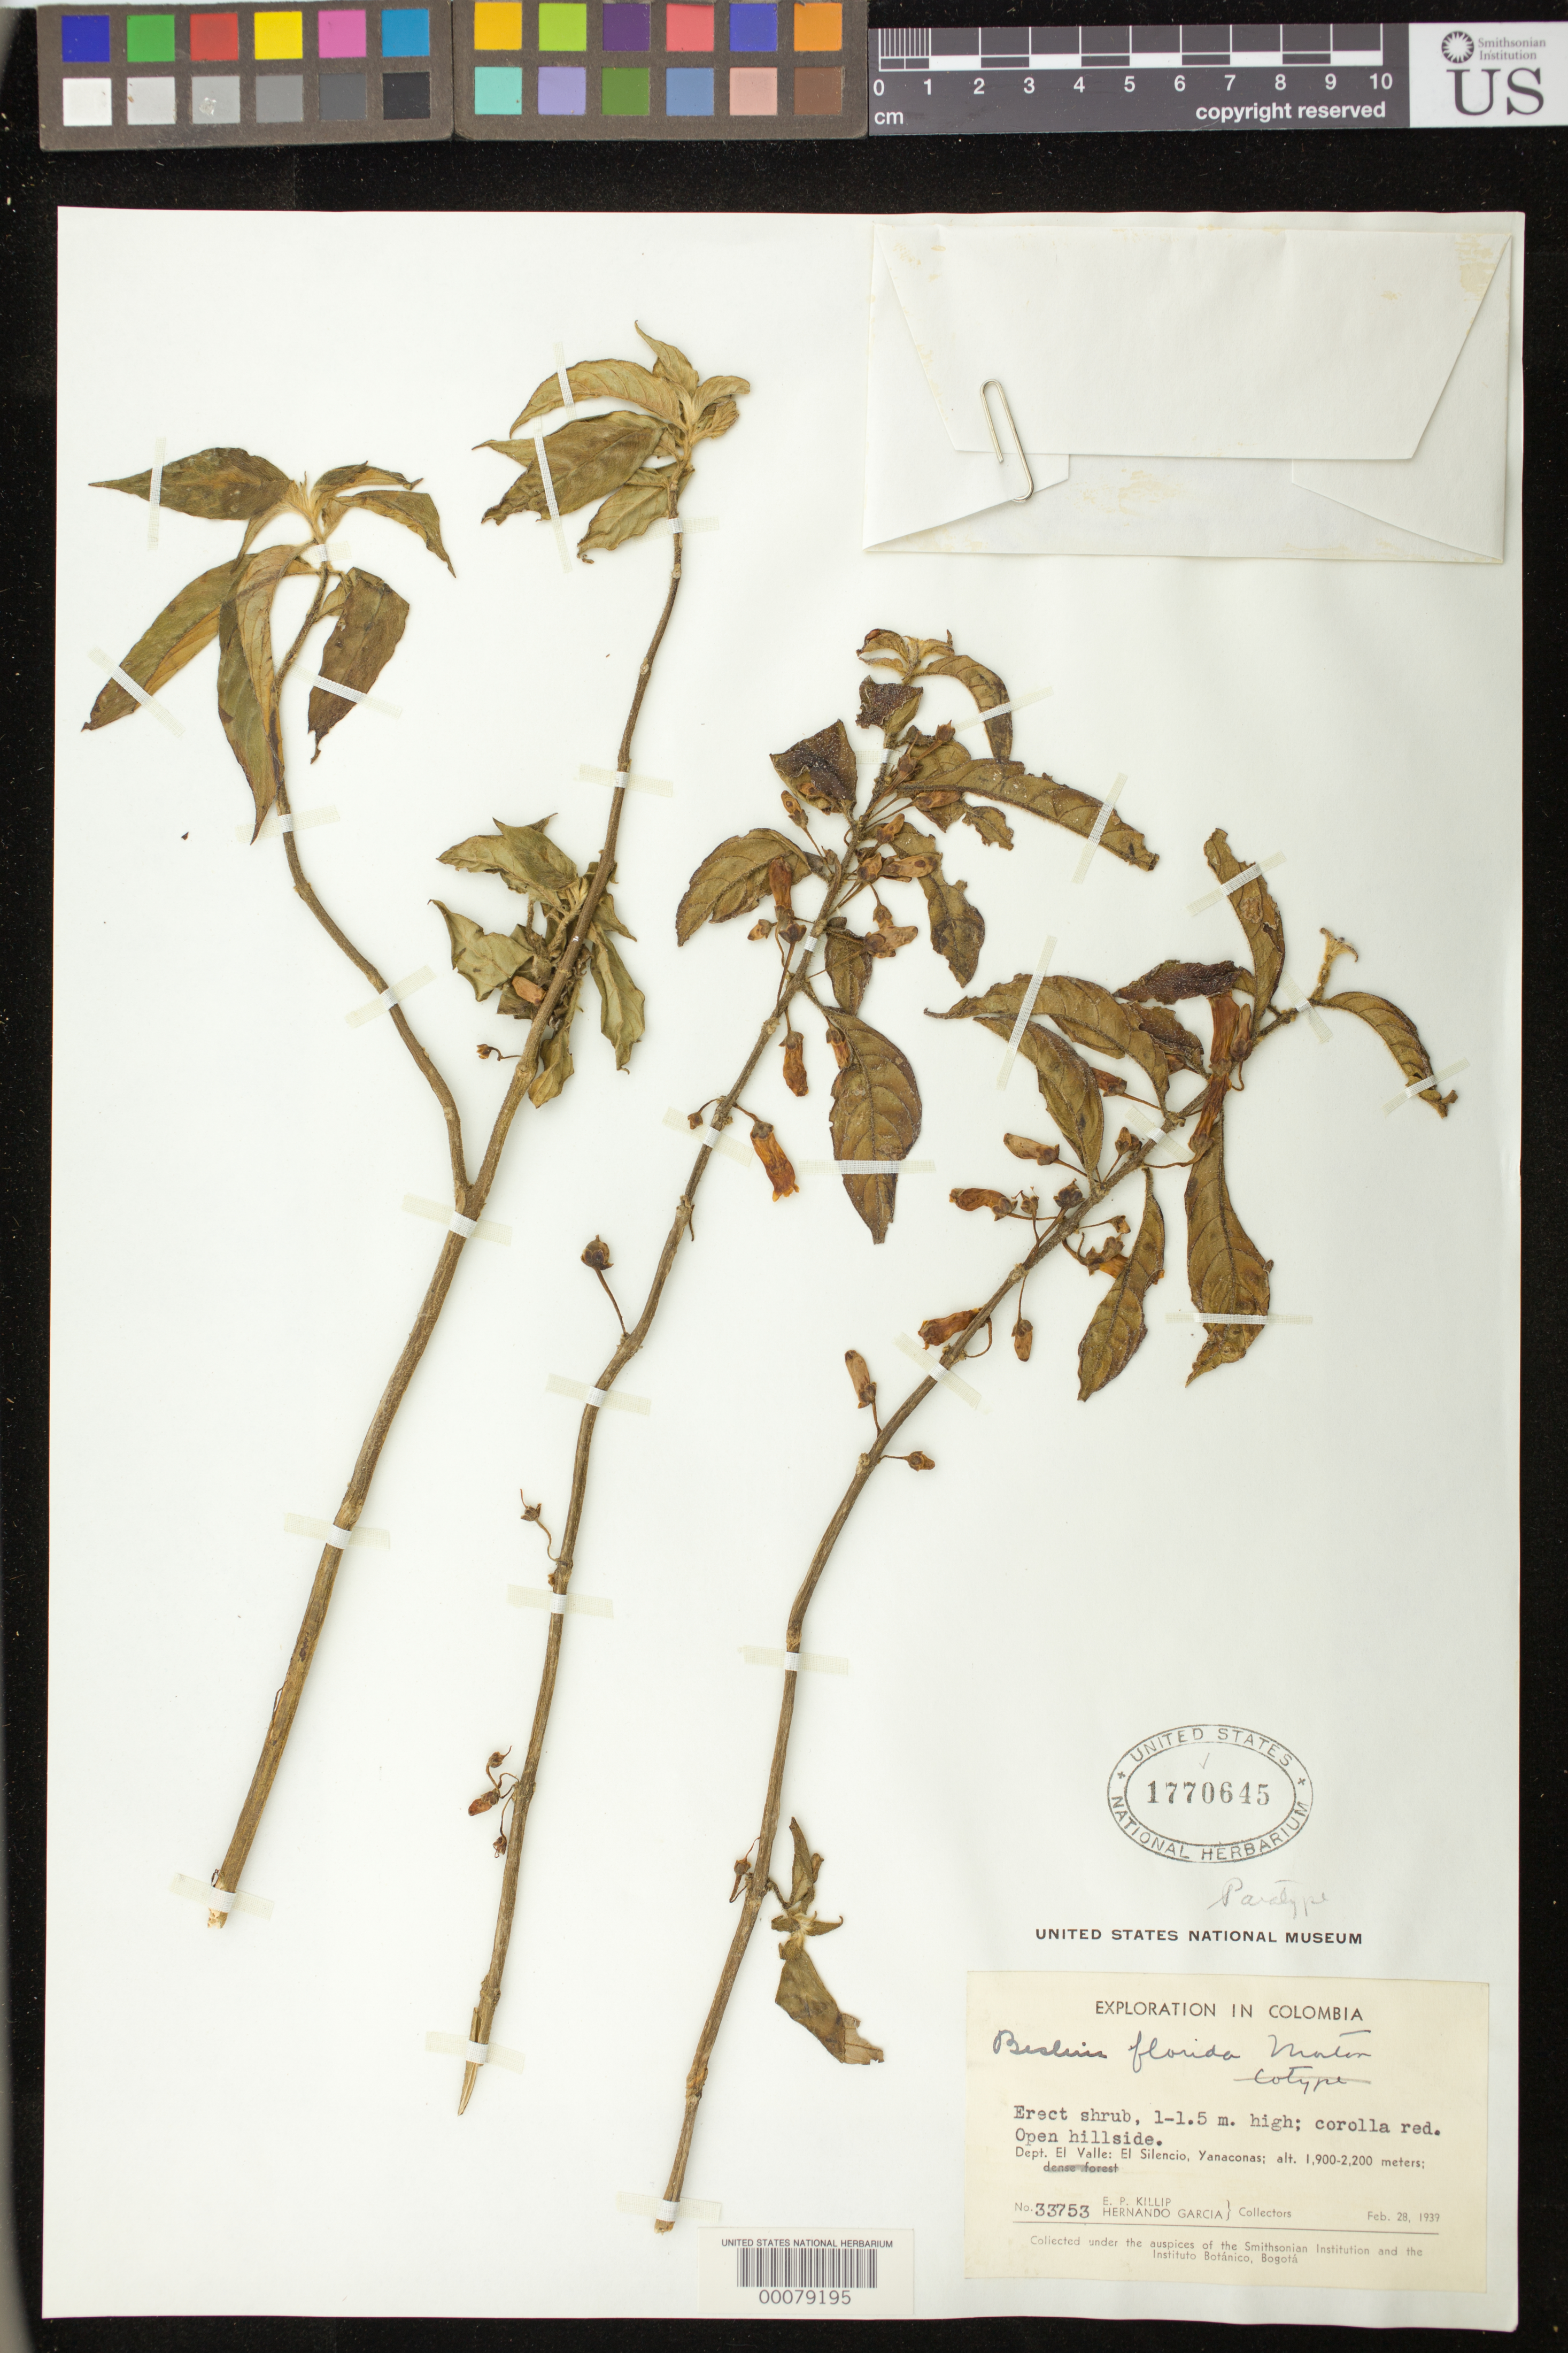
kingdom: Plantae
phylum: Tracheophyta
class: Magnoliopsida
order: Lamiales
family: Gesneriaceae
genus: Besleria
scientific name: Besleria florida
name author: C.V. Morton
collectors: E. P. Killip & H. Garcia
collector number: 33753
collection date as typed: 28 Feb 1939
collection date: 1939-02-28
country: Colombia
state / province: Valle del Cauca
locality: El Silencio, Yanaconas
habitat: Open hillside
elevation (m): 1900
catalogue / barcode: US 1770645